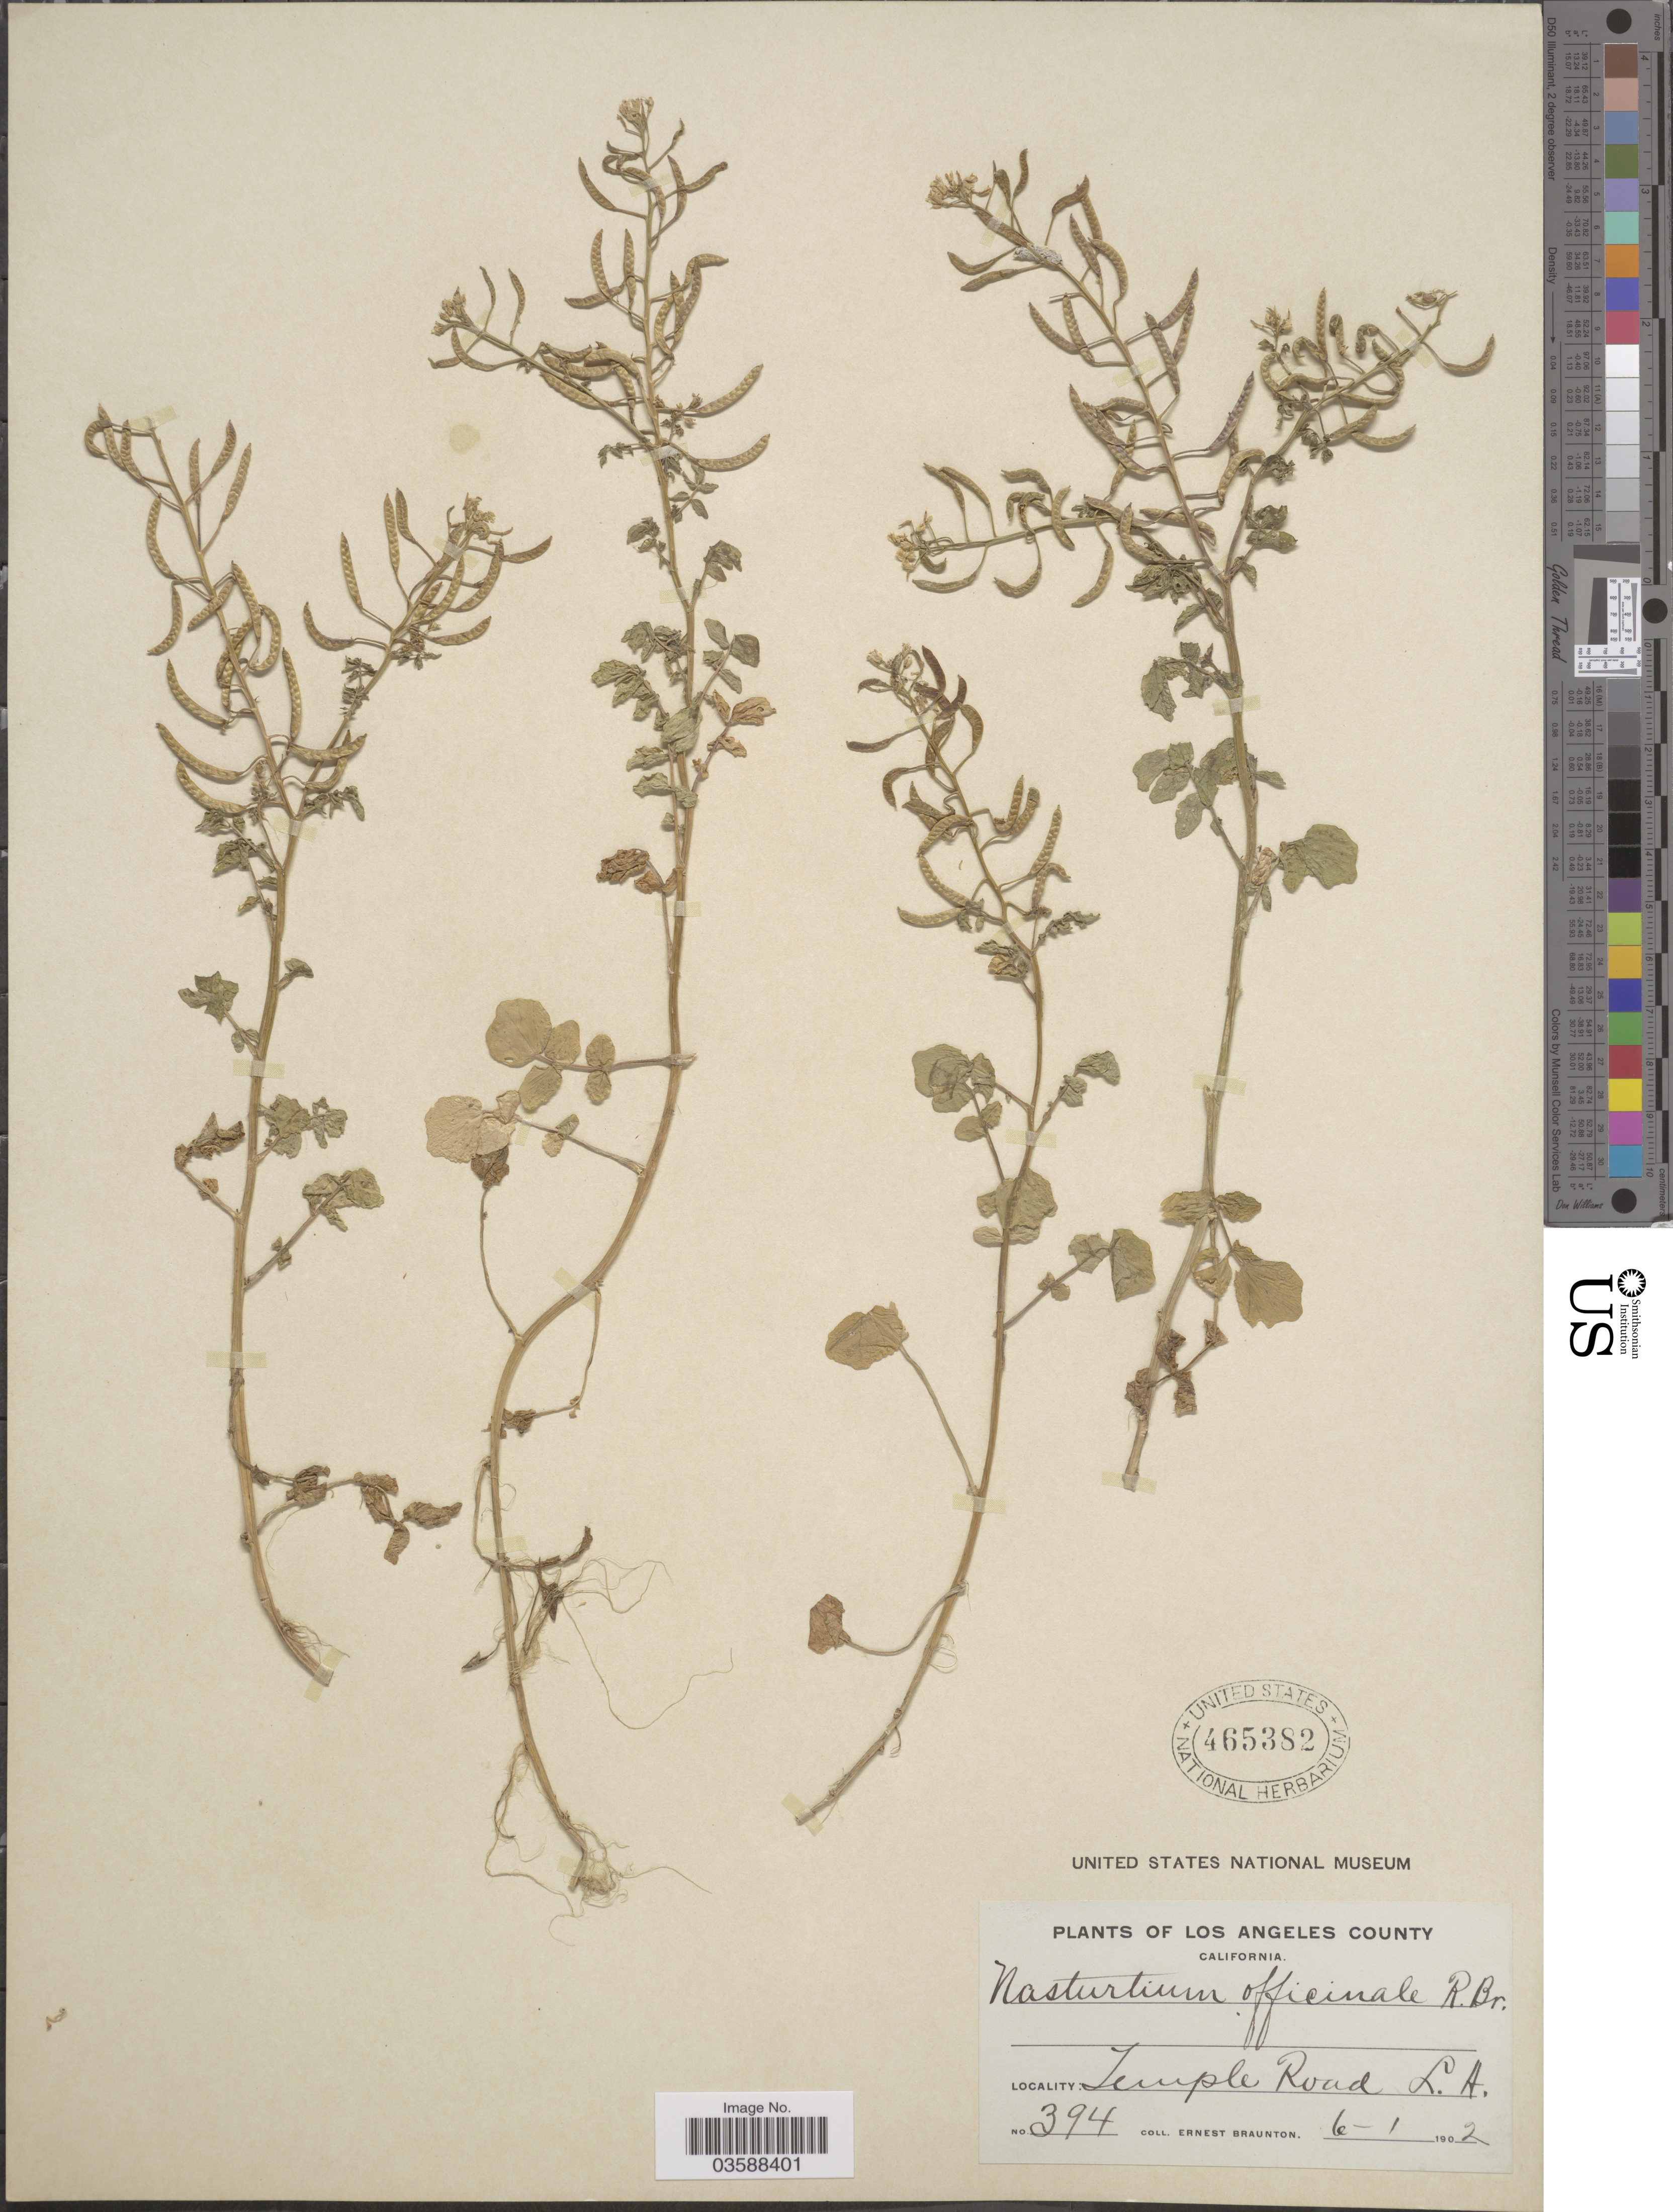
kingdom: Plantae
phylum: Tracheophyta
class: Magnoliopsida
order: Brassicales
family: Brassicaceae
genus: Nasturtium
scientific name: Nasturtium officinale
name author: R. Br.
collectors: E. Braunton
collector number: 394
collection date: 1902-06-01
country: United States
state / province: California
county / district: Los Angeles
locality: Los Angeles County. Temple Road L.A.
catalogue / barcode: US 465382